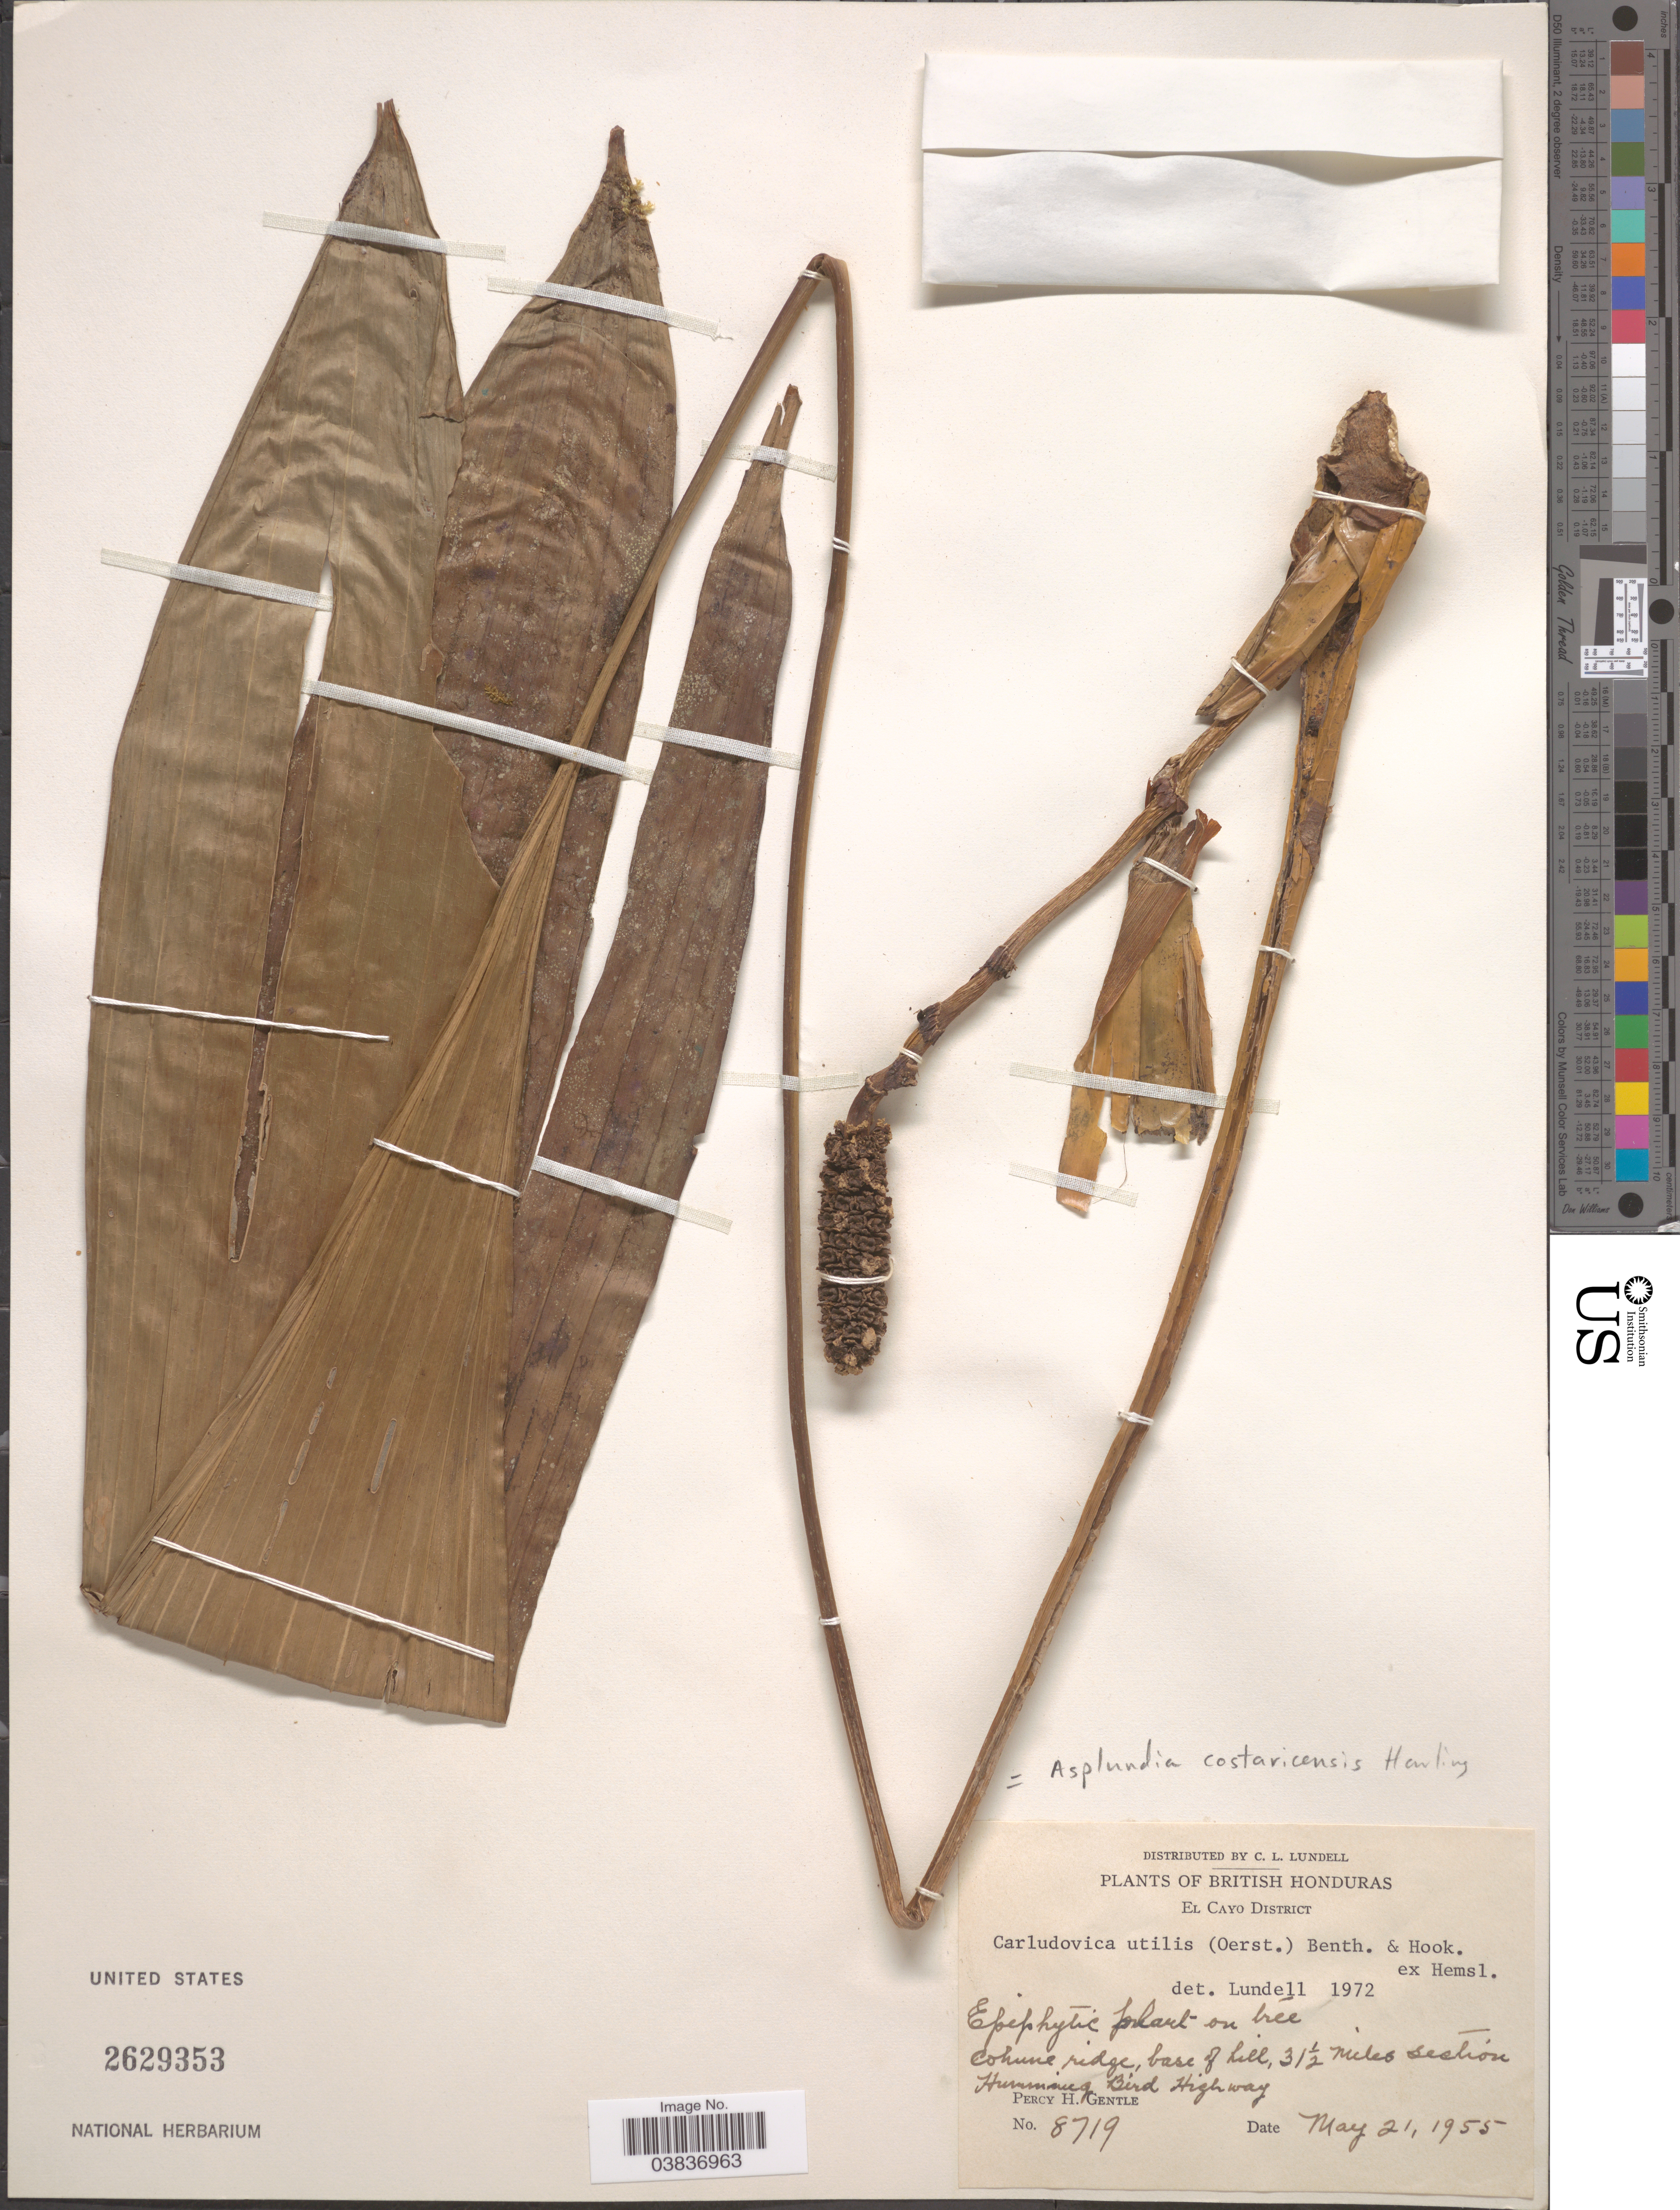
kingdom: Plantae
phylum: Tracheophyta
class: Liliopsida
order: Pandanales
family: Cyclanthaceae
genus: Asplundia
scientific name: Asplundia costaricensis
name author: Harling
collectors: P. H. Gentle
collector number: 8719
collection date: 1955-05-21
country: Belize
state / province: Cayo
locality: British Honduras. El Cayo District. Cohune ridge, base of hill, 31½ miles section Humming Bird Highway.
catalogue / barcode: US 2629353